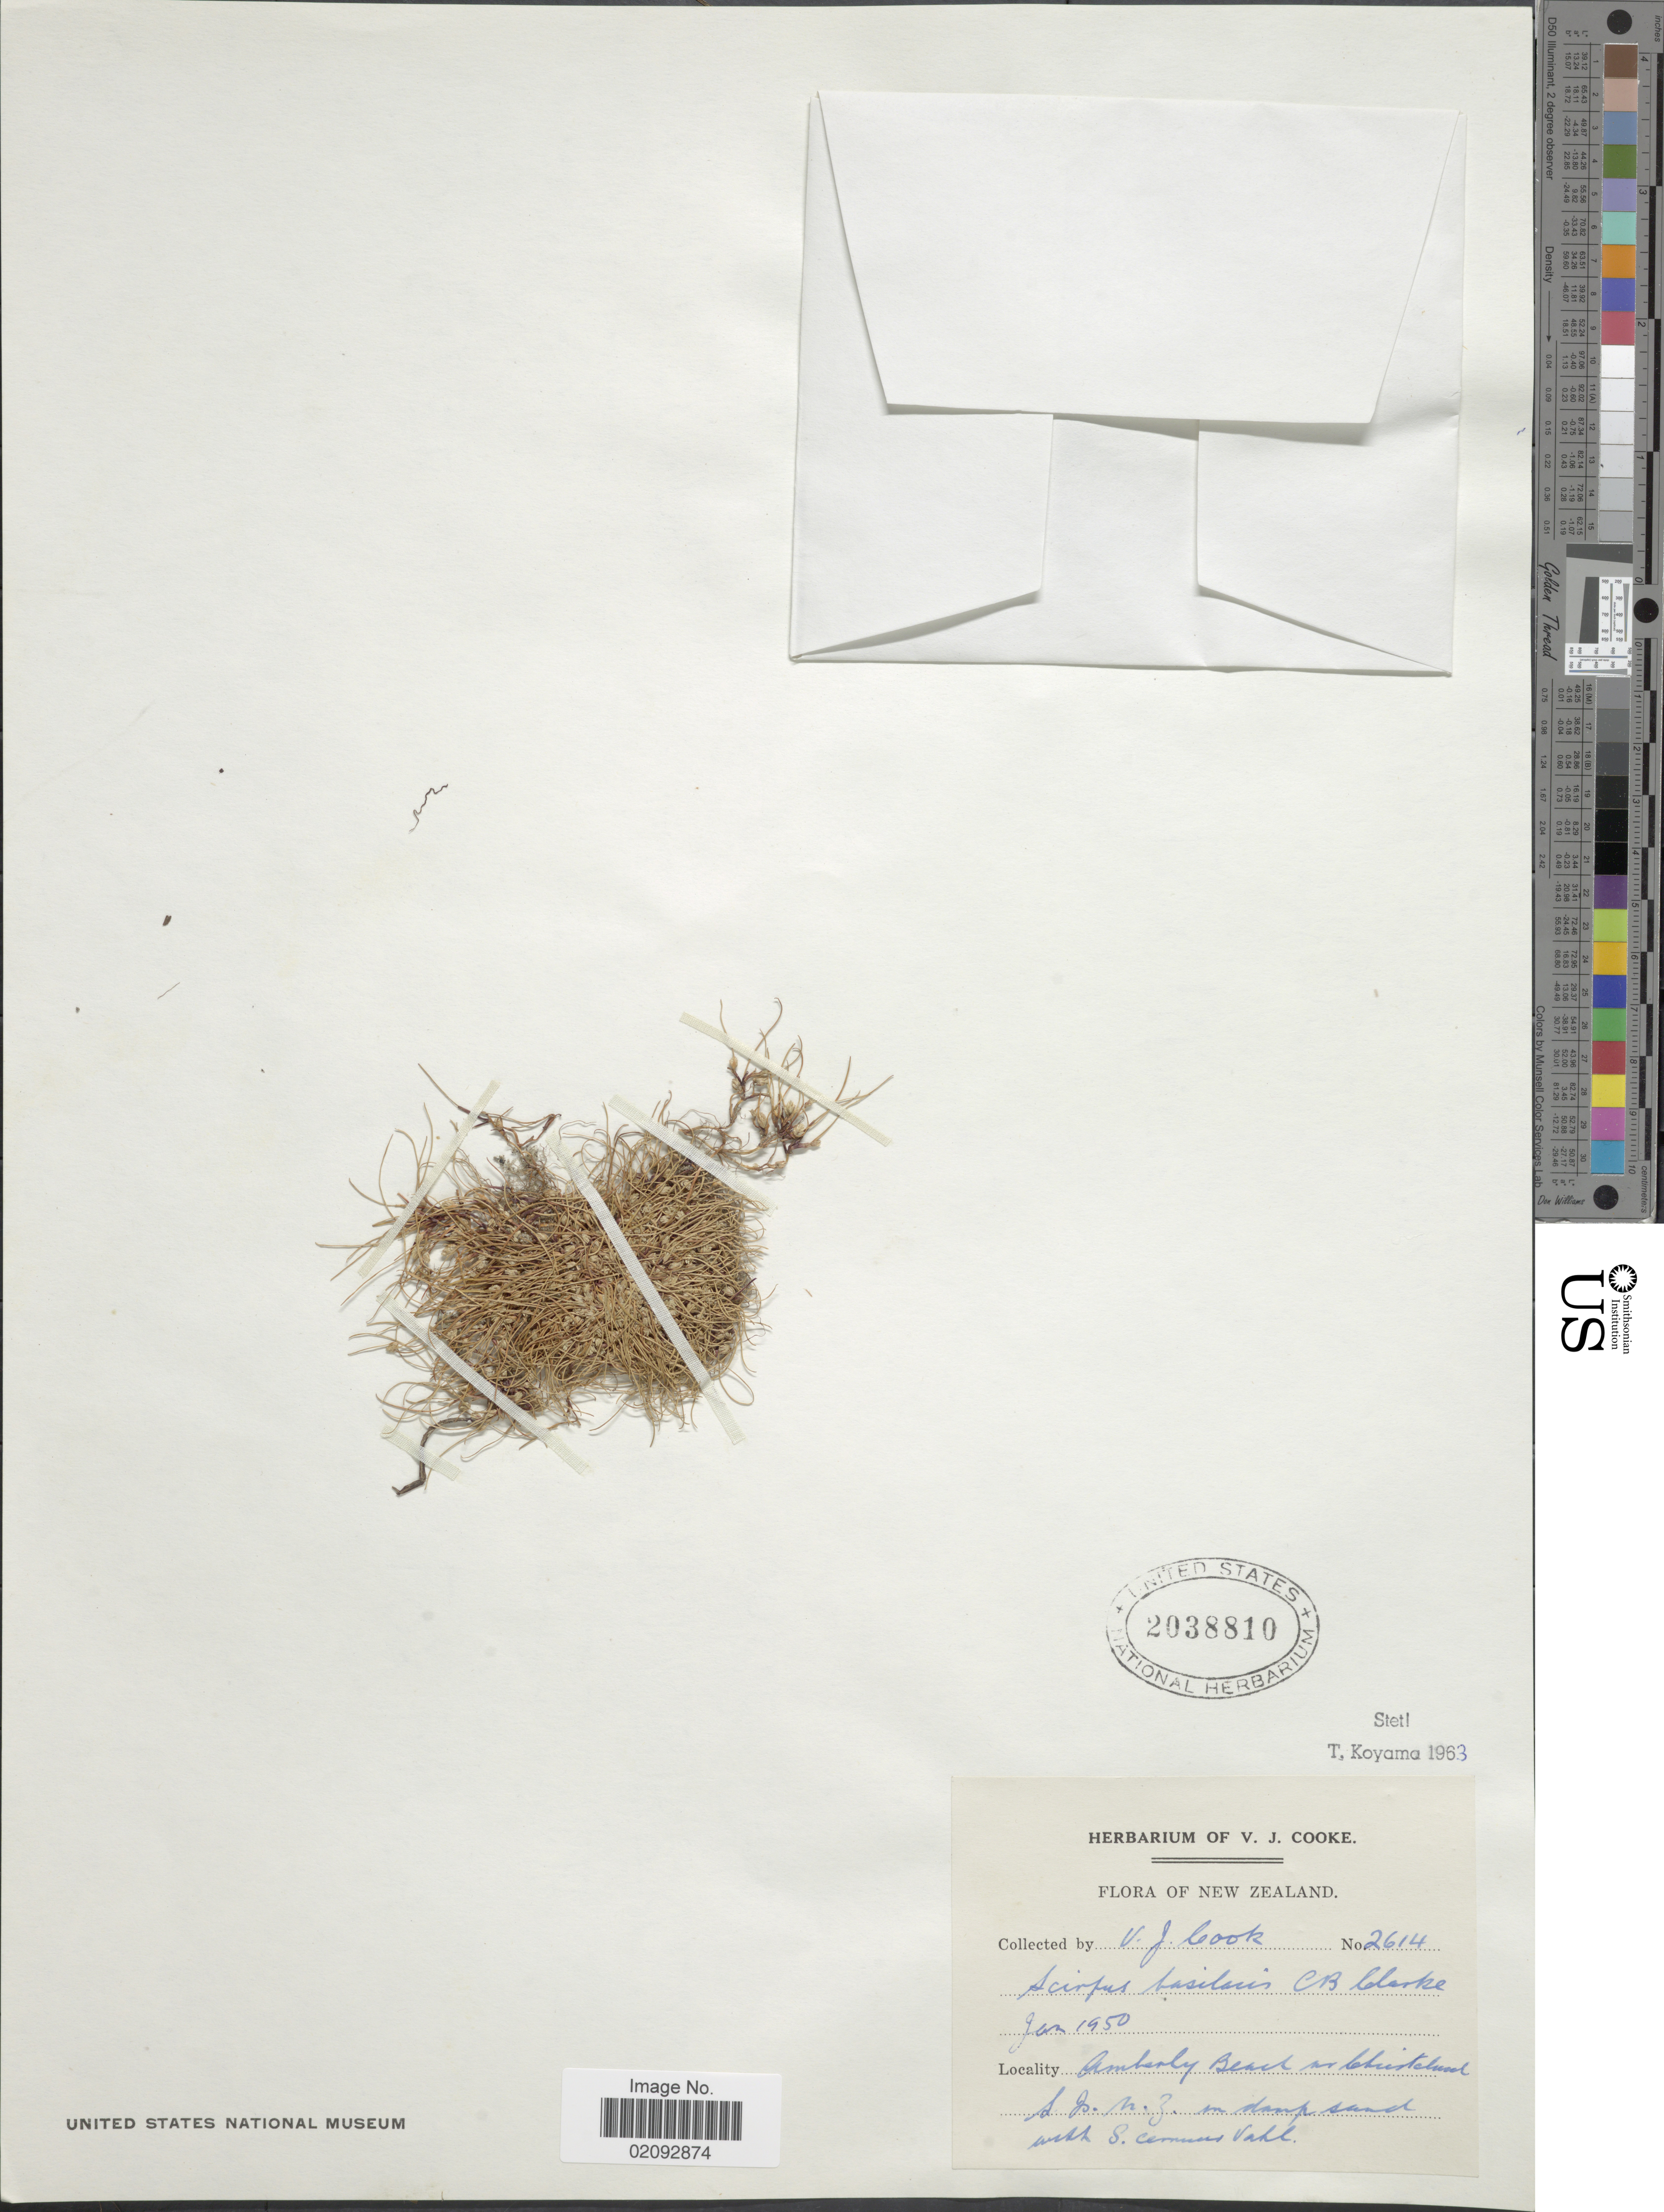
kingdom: Plantae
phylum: Tracheophyta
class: Liliopsida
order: Poales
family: Cyperaceae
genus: Isolepis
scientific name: Isolepis basilaris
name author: Hook. f.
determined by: Strong, Mark T., (BOT), Smithsonian Institution - National Museum of Natural History (UNITED STATES)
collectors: V. J. Cook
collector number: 2614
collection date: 1950-01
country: New Zealand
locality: Amberley Beach near Christchurch S.I. N.Z. in damp sand with S. commn vahl.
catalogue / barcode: US 2038810